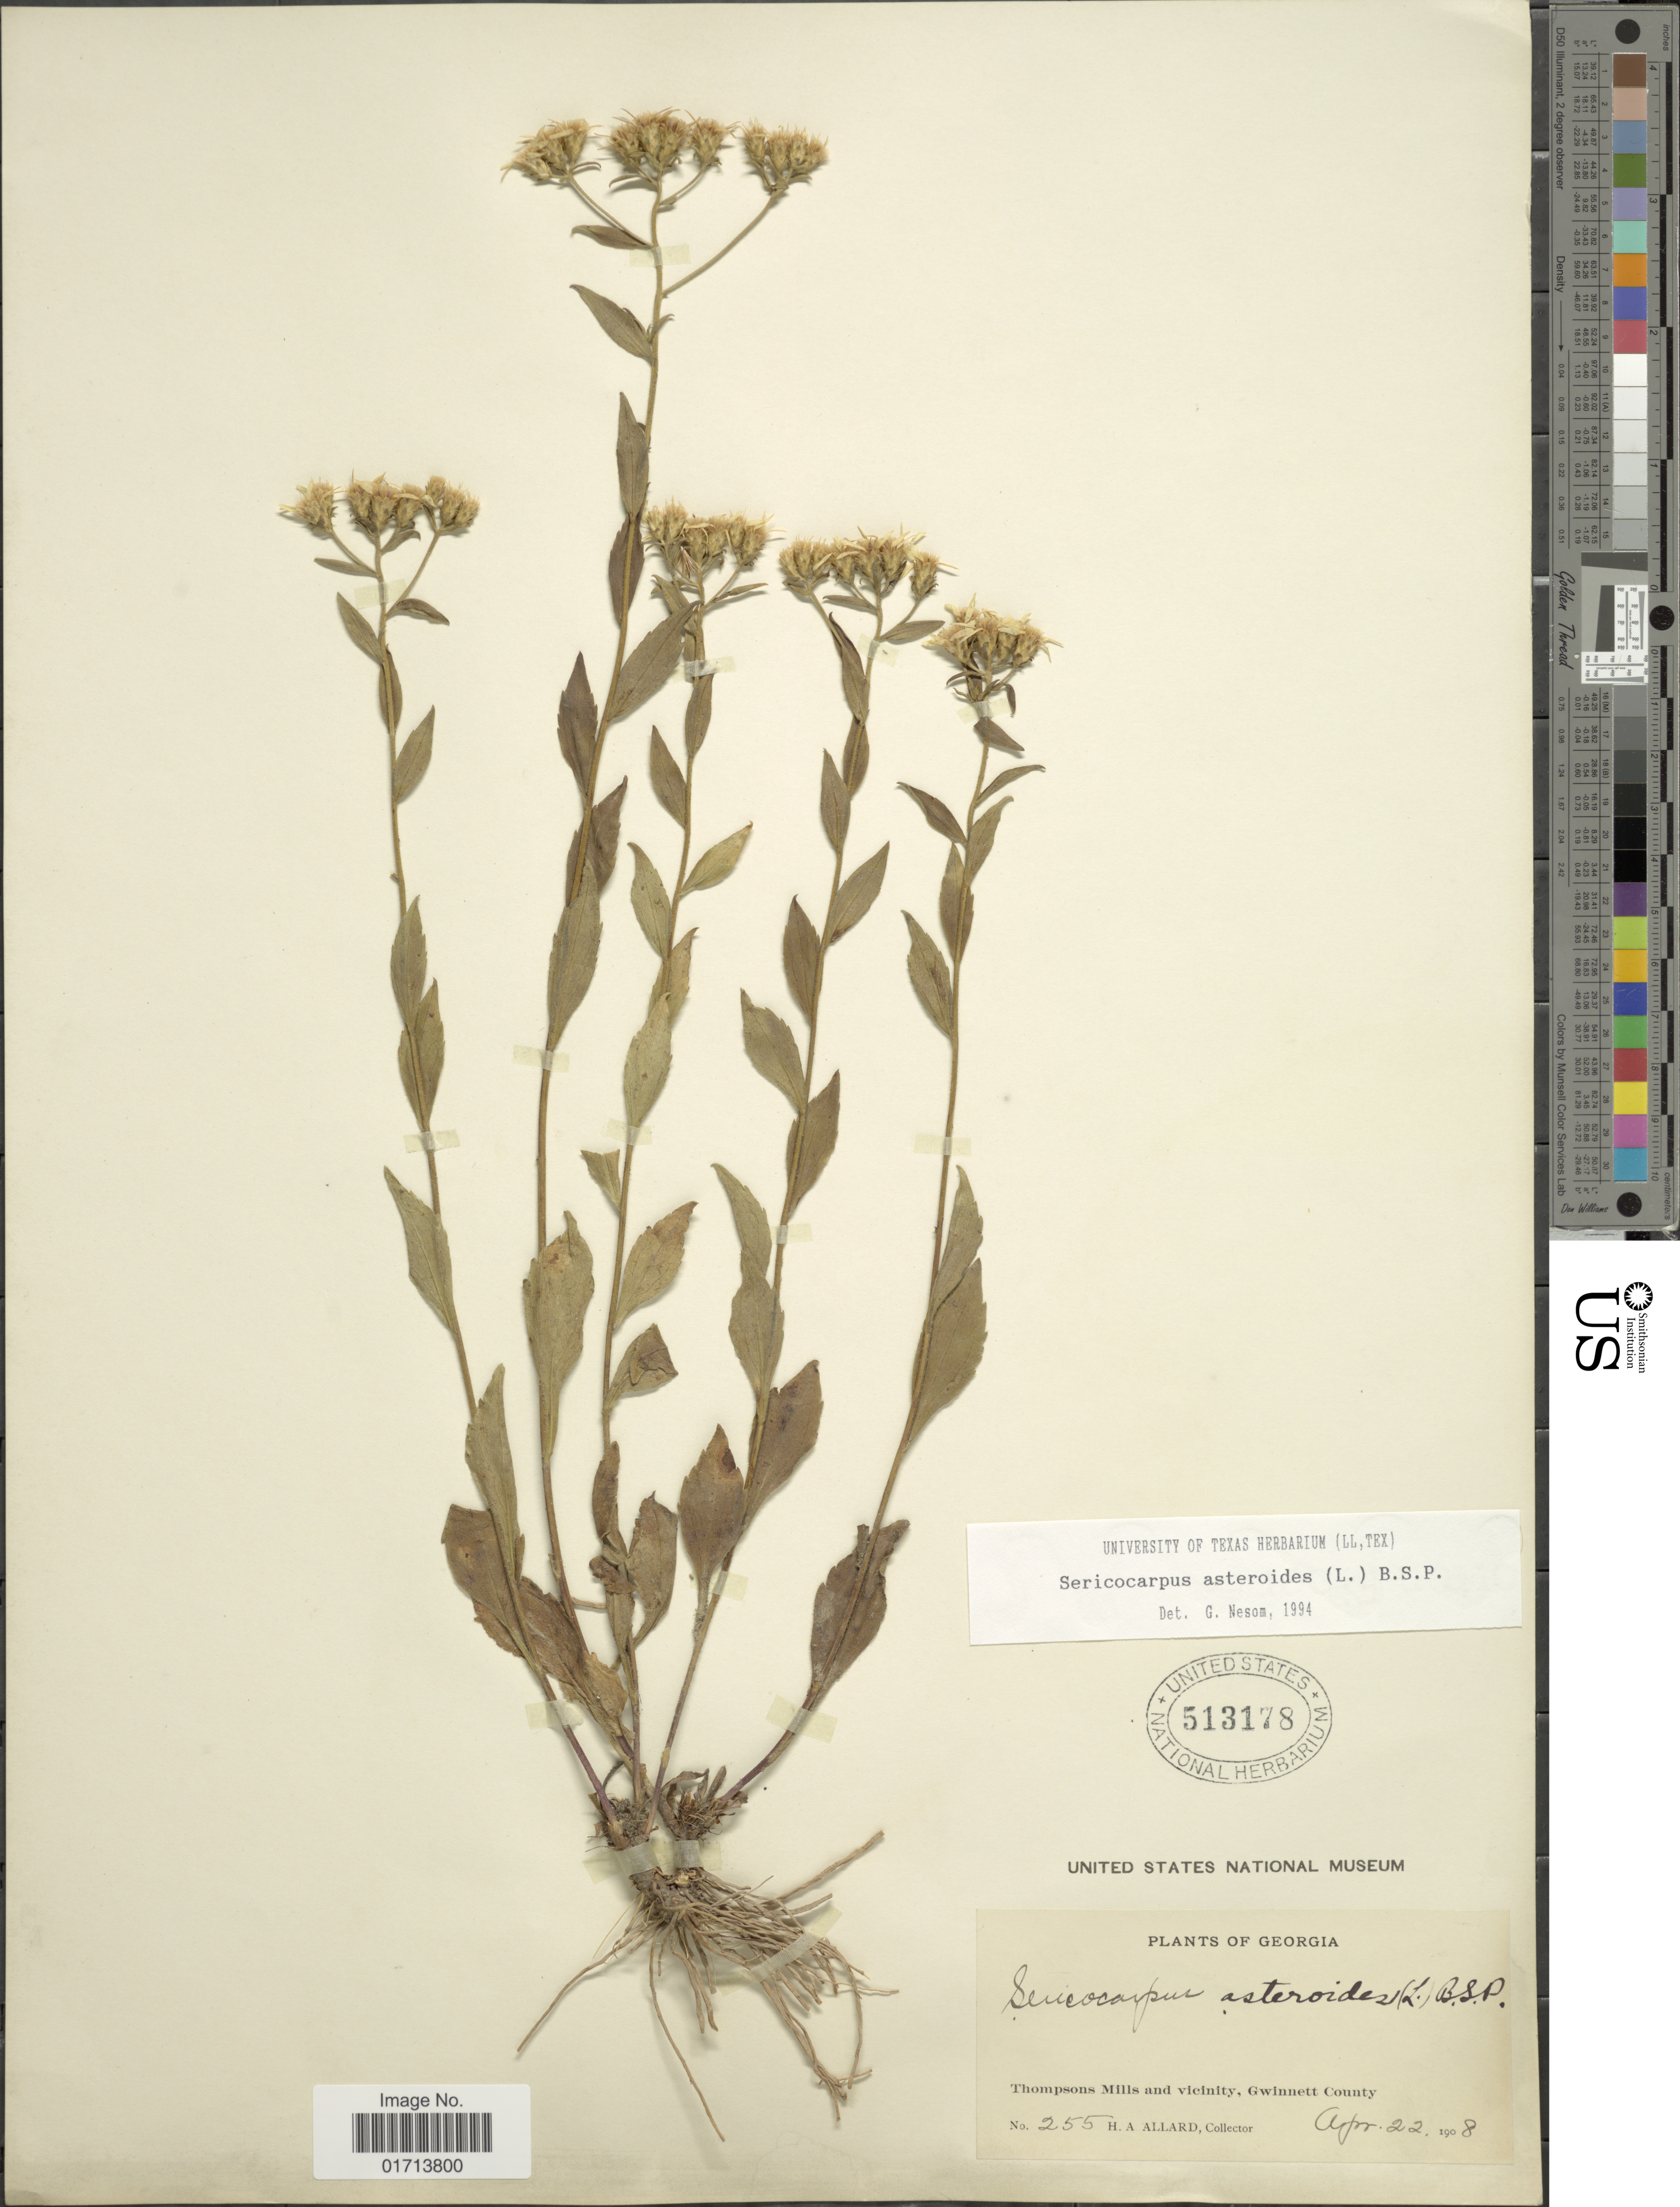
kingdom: Plantae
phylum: Tracheophyta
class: Magnoliopsida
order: Asterales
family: Asteraceae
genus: Sericocarpus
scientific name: Sericocarpus asteroides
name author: (L.) Britton, Stearns & Poggenb.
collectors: H. A. Allard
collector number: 255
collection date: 1908-04-22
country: United States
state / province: Georgia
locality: Thompsons Mills and vicinity, Gwinnett County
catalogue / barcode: US 513178